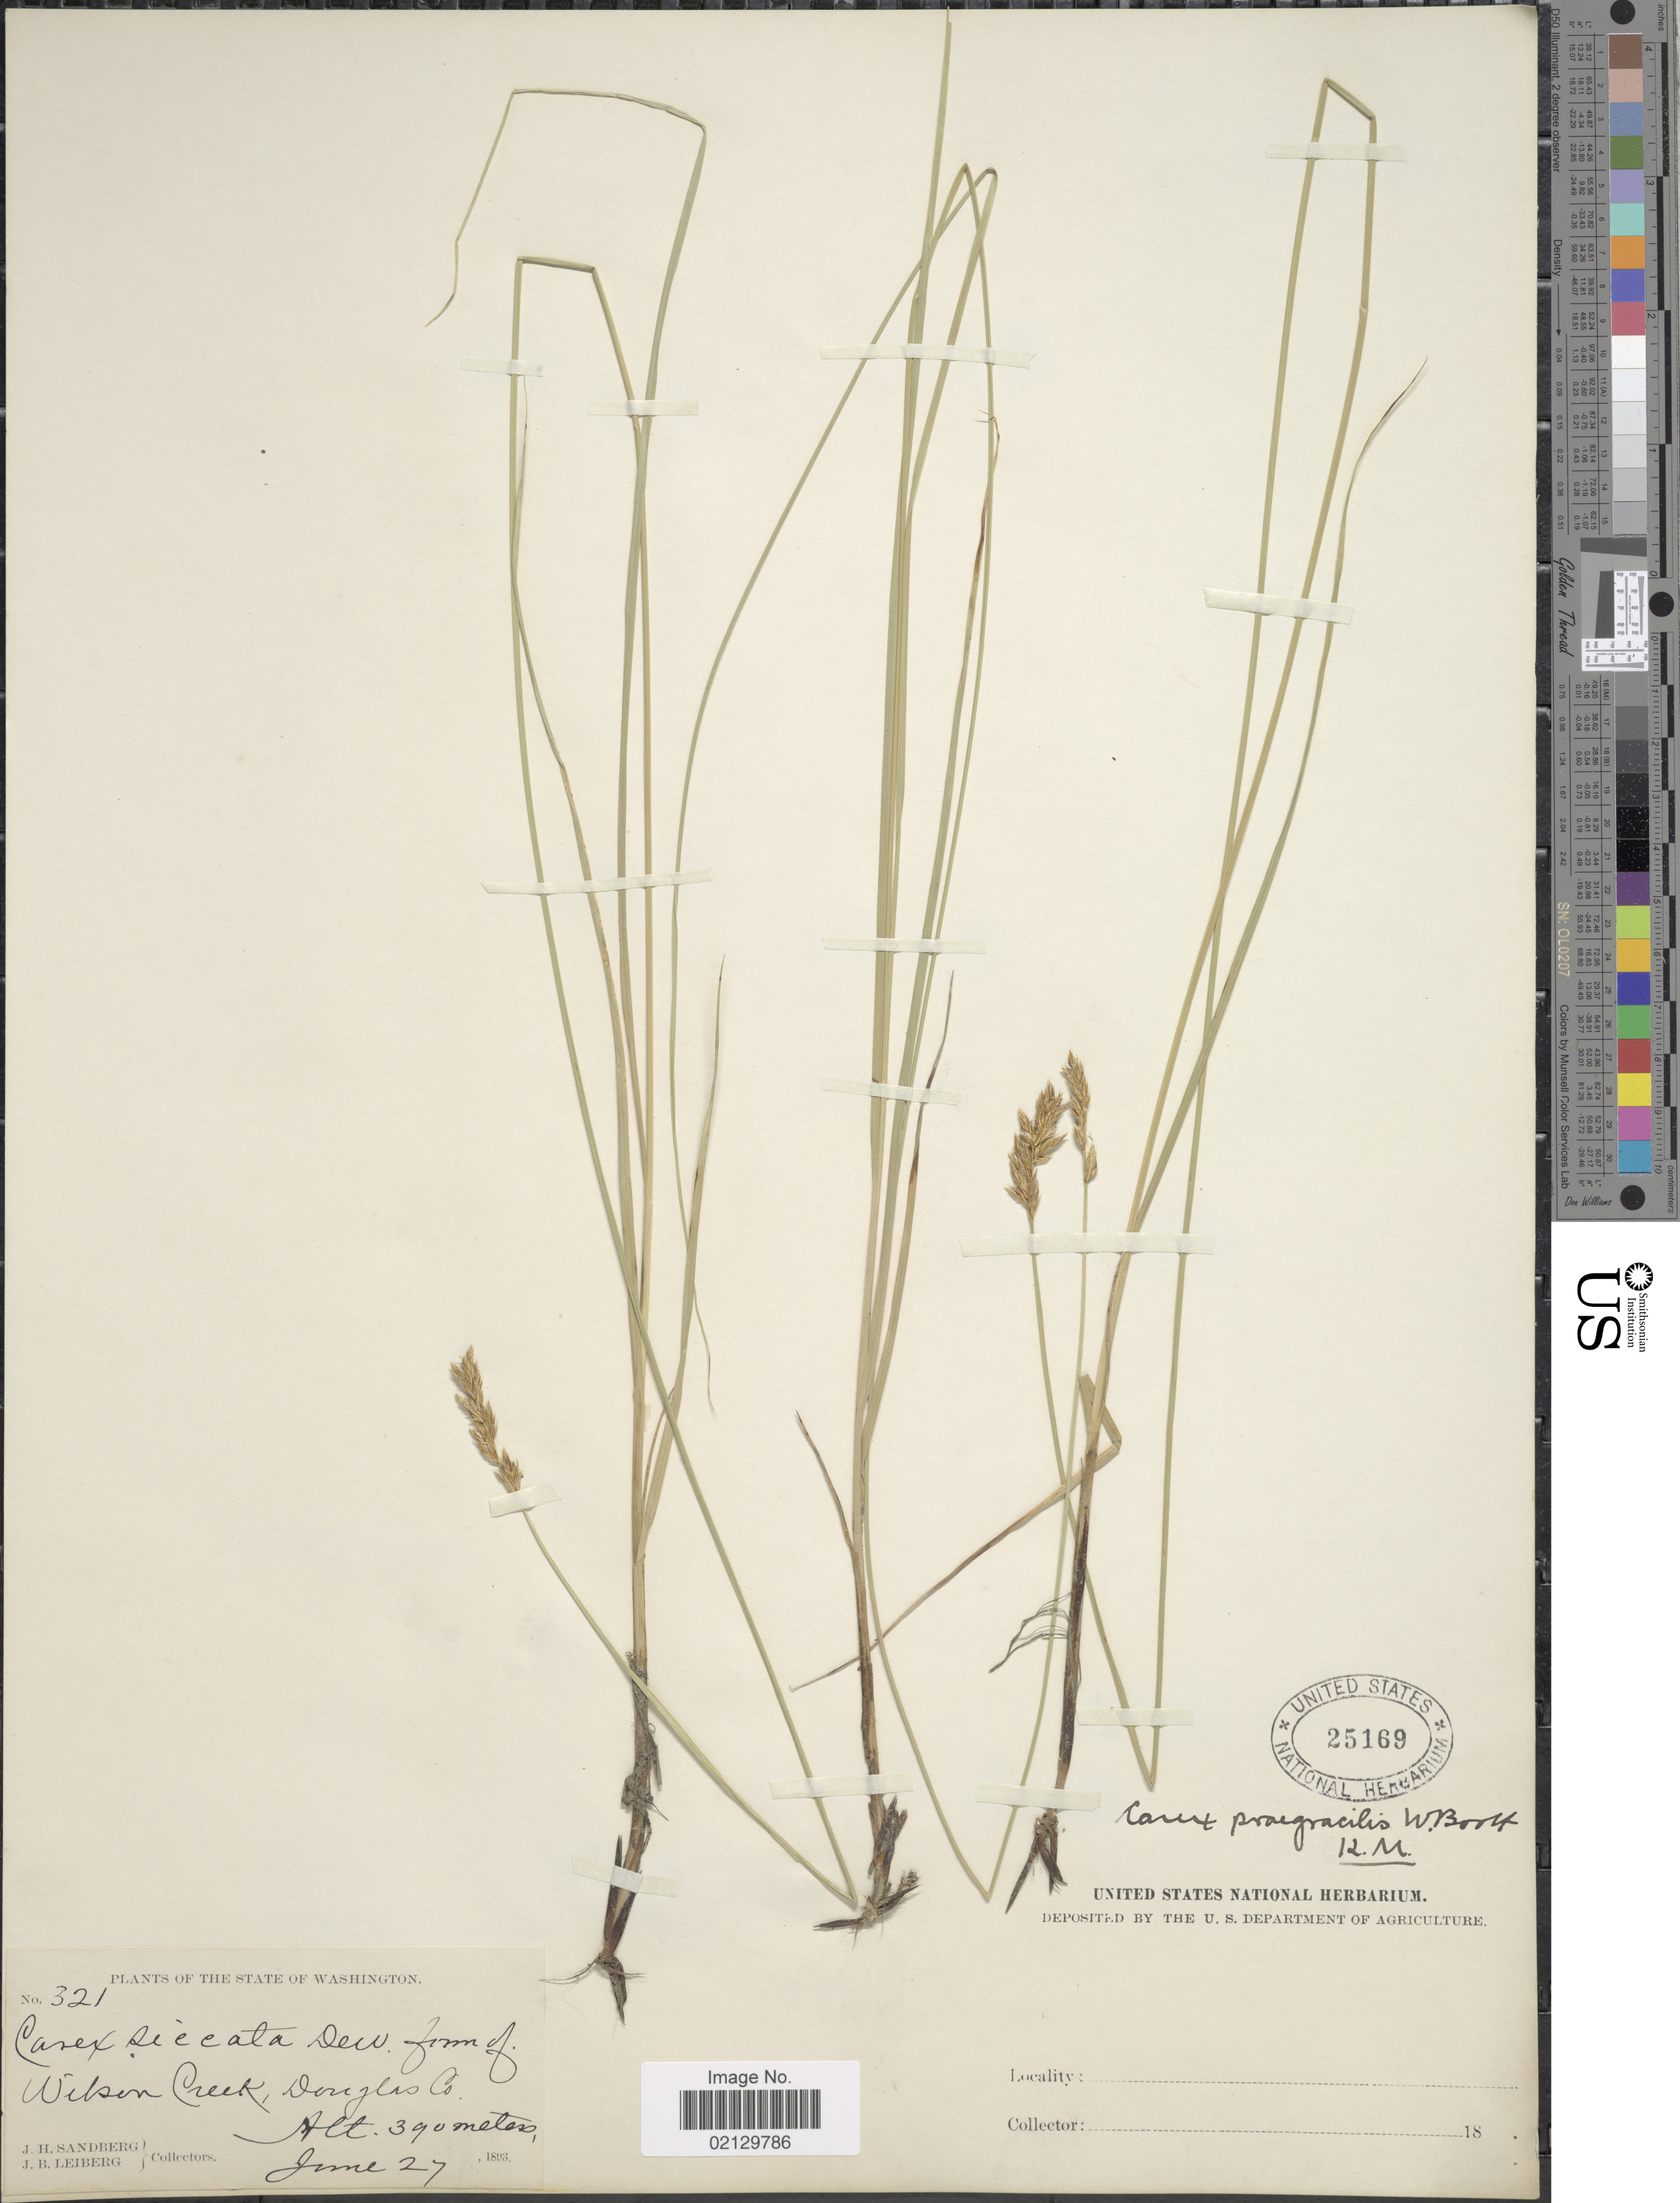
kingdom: Plantae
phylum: Tracheophyta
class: Liliopsida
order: Poales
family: Cyperaceae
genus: Carex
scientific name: Carex praegracilis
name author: W. Boott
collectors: J. H. Sandberg & J. B. Leiberg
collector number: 321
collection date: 1893-06-27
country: United States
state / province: Washington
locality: Washington, Wilson Creek, Donglas Co.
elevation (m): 390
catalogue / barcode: US 25169